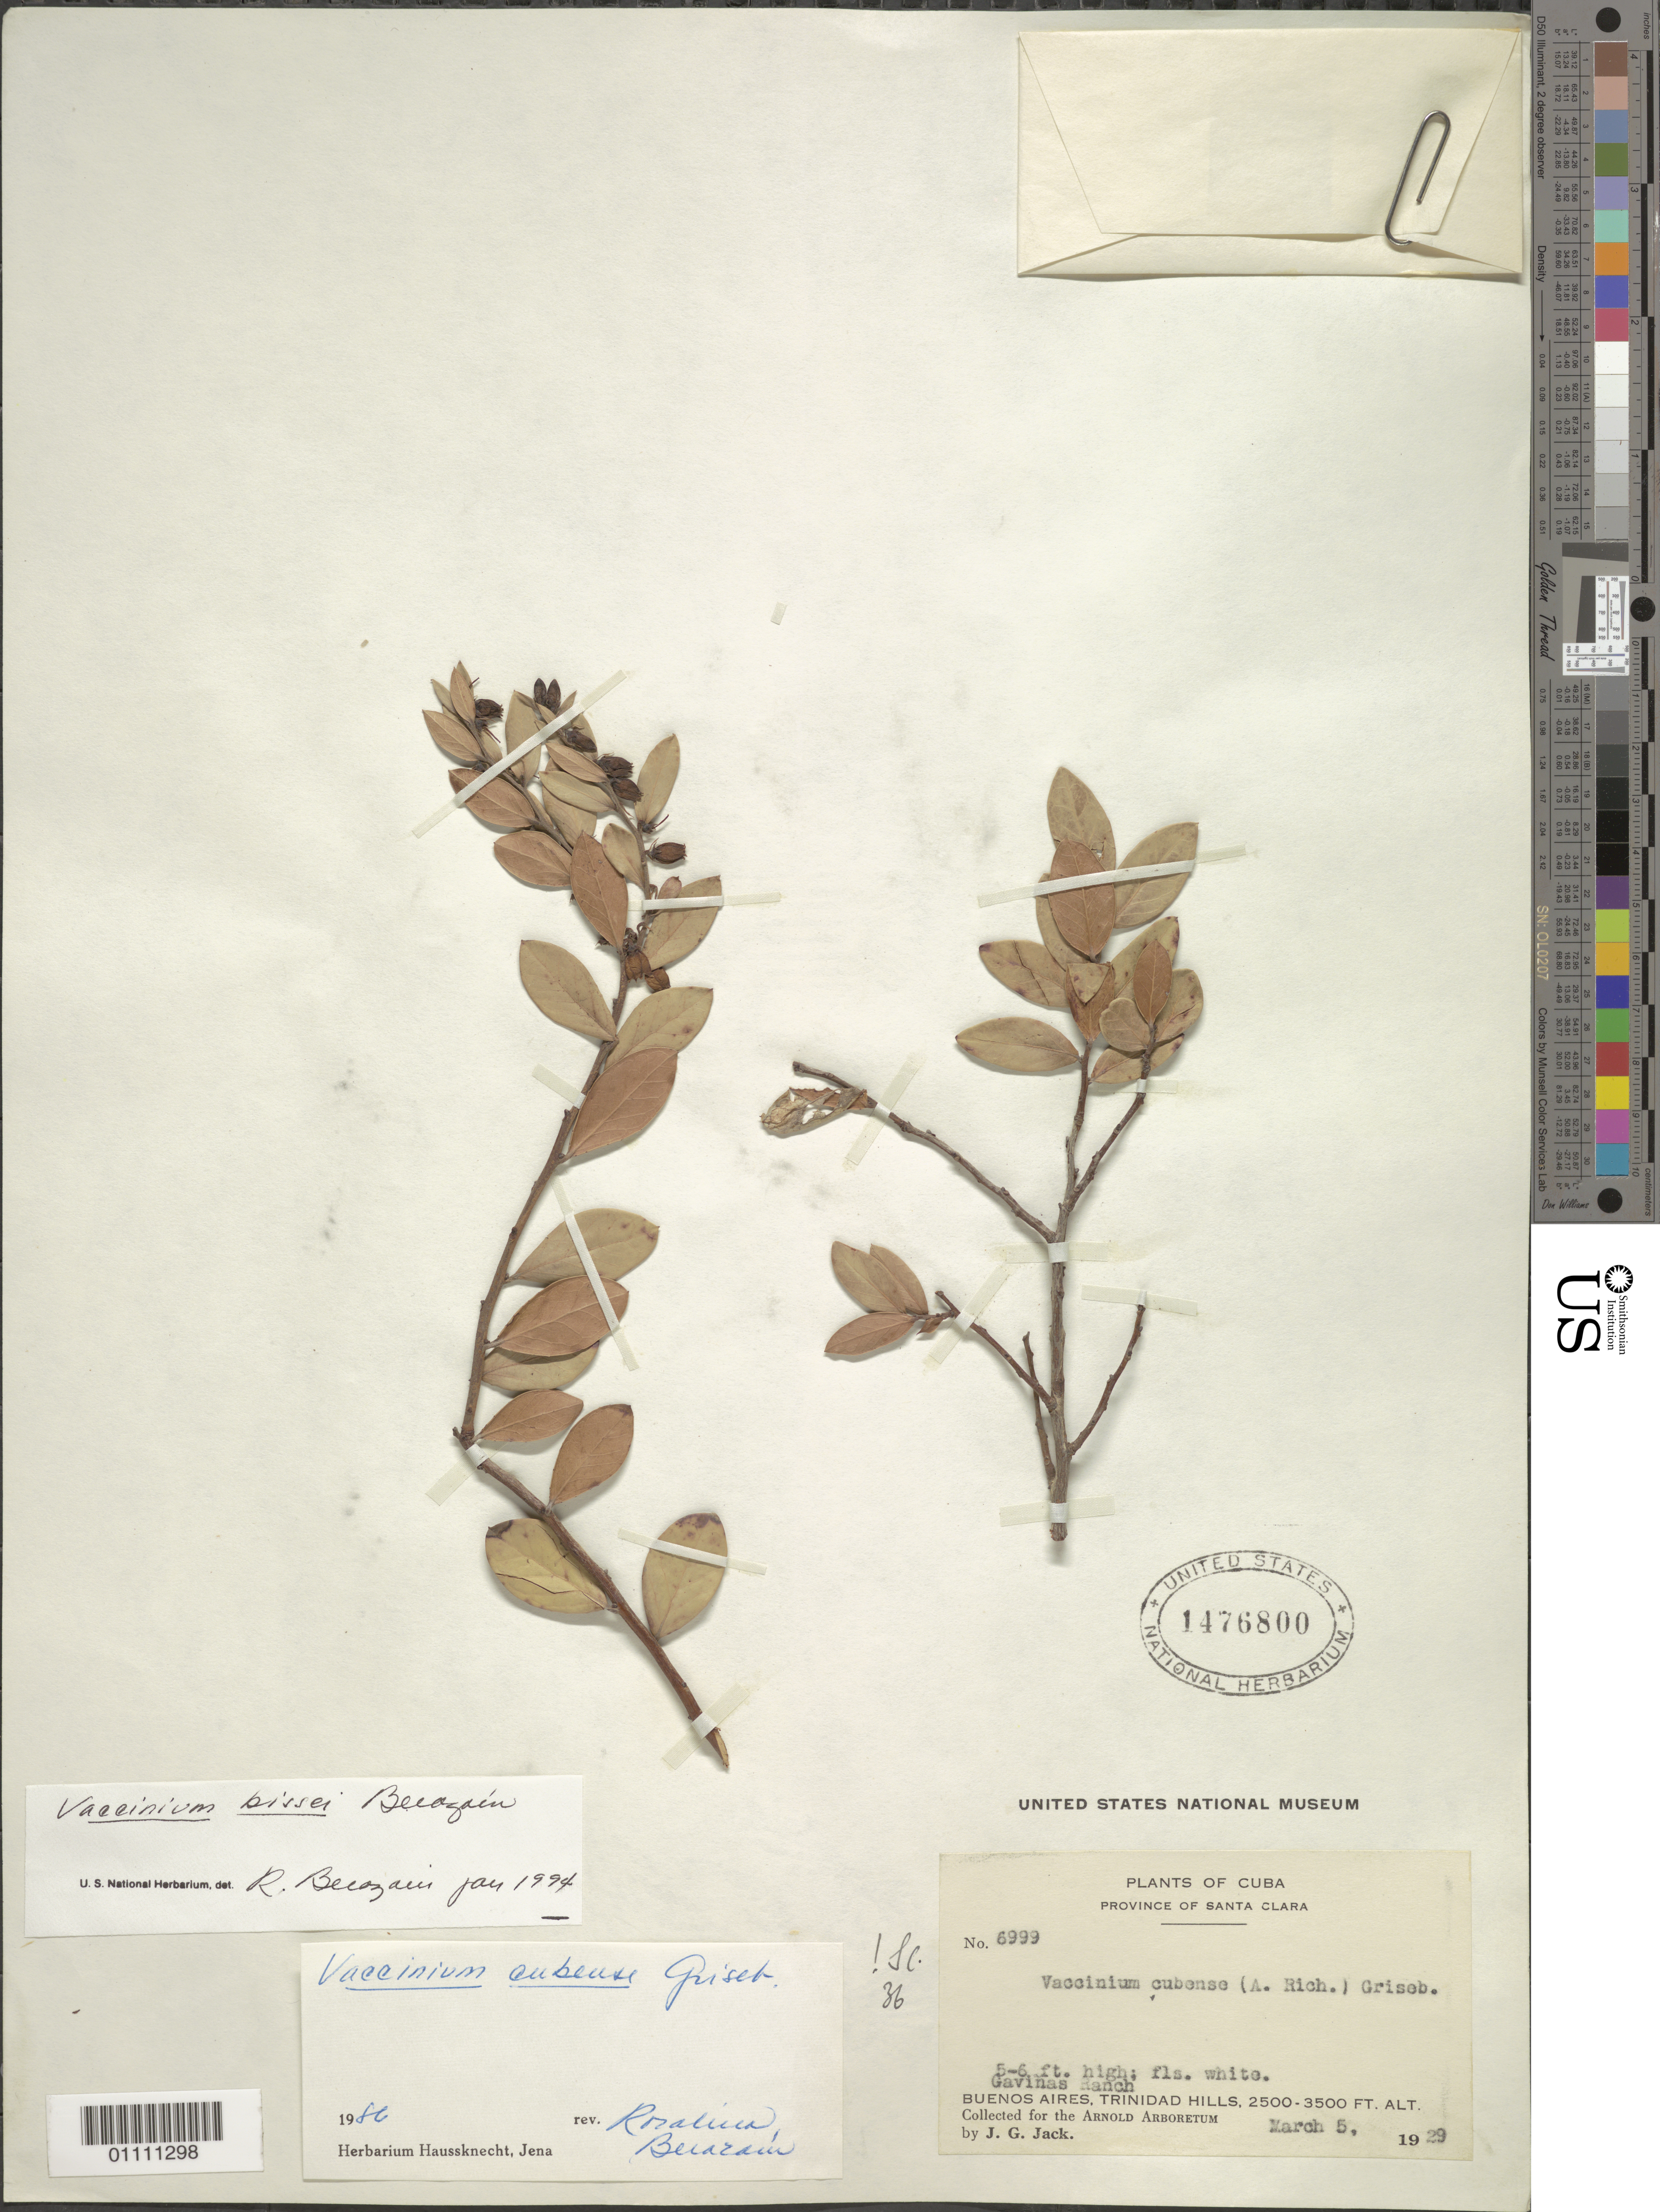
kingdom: Plantae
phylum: Tracheophyta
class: Magnoliopsida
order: Ericales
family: Ericaceae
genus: Vaccinium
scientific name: Vaccinium bissei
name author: R. Berazaín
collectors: J. G. Jack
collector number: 6999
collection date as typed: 05 Mar 1929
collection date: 1929-03-05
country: Cuba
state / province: Villa Clara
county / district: Santa Clara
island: Cuba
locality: Gavinas Ranch Buenos Aires, Trinidad Hills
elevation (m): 762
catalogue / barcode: US 1476800